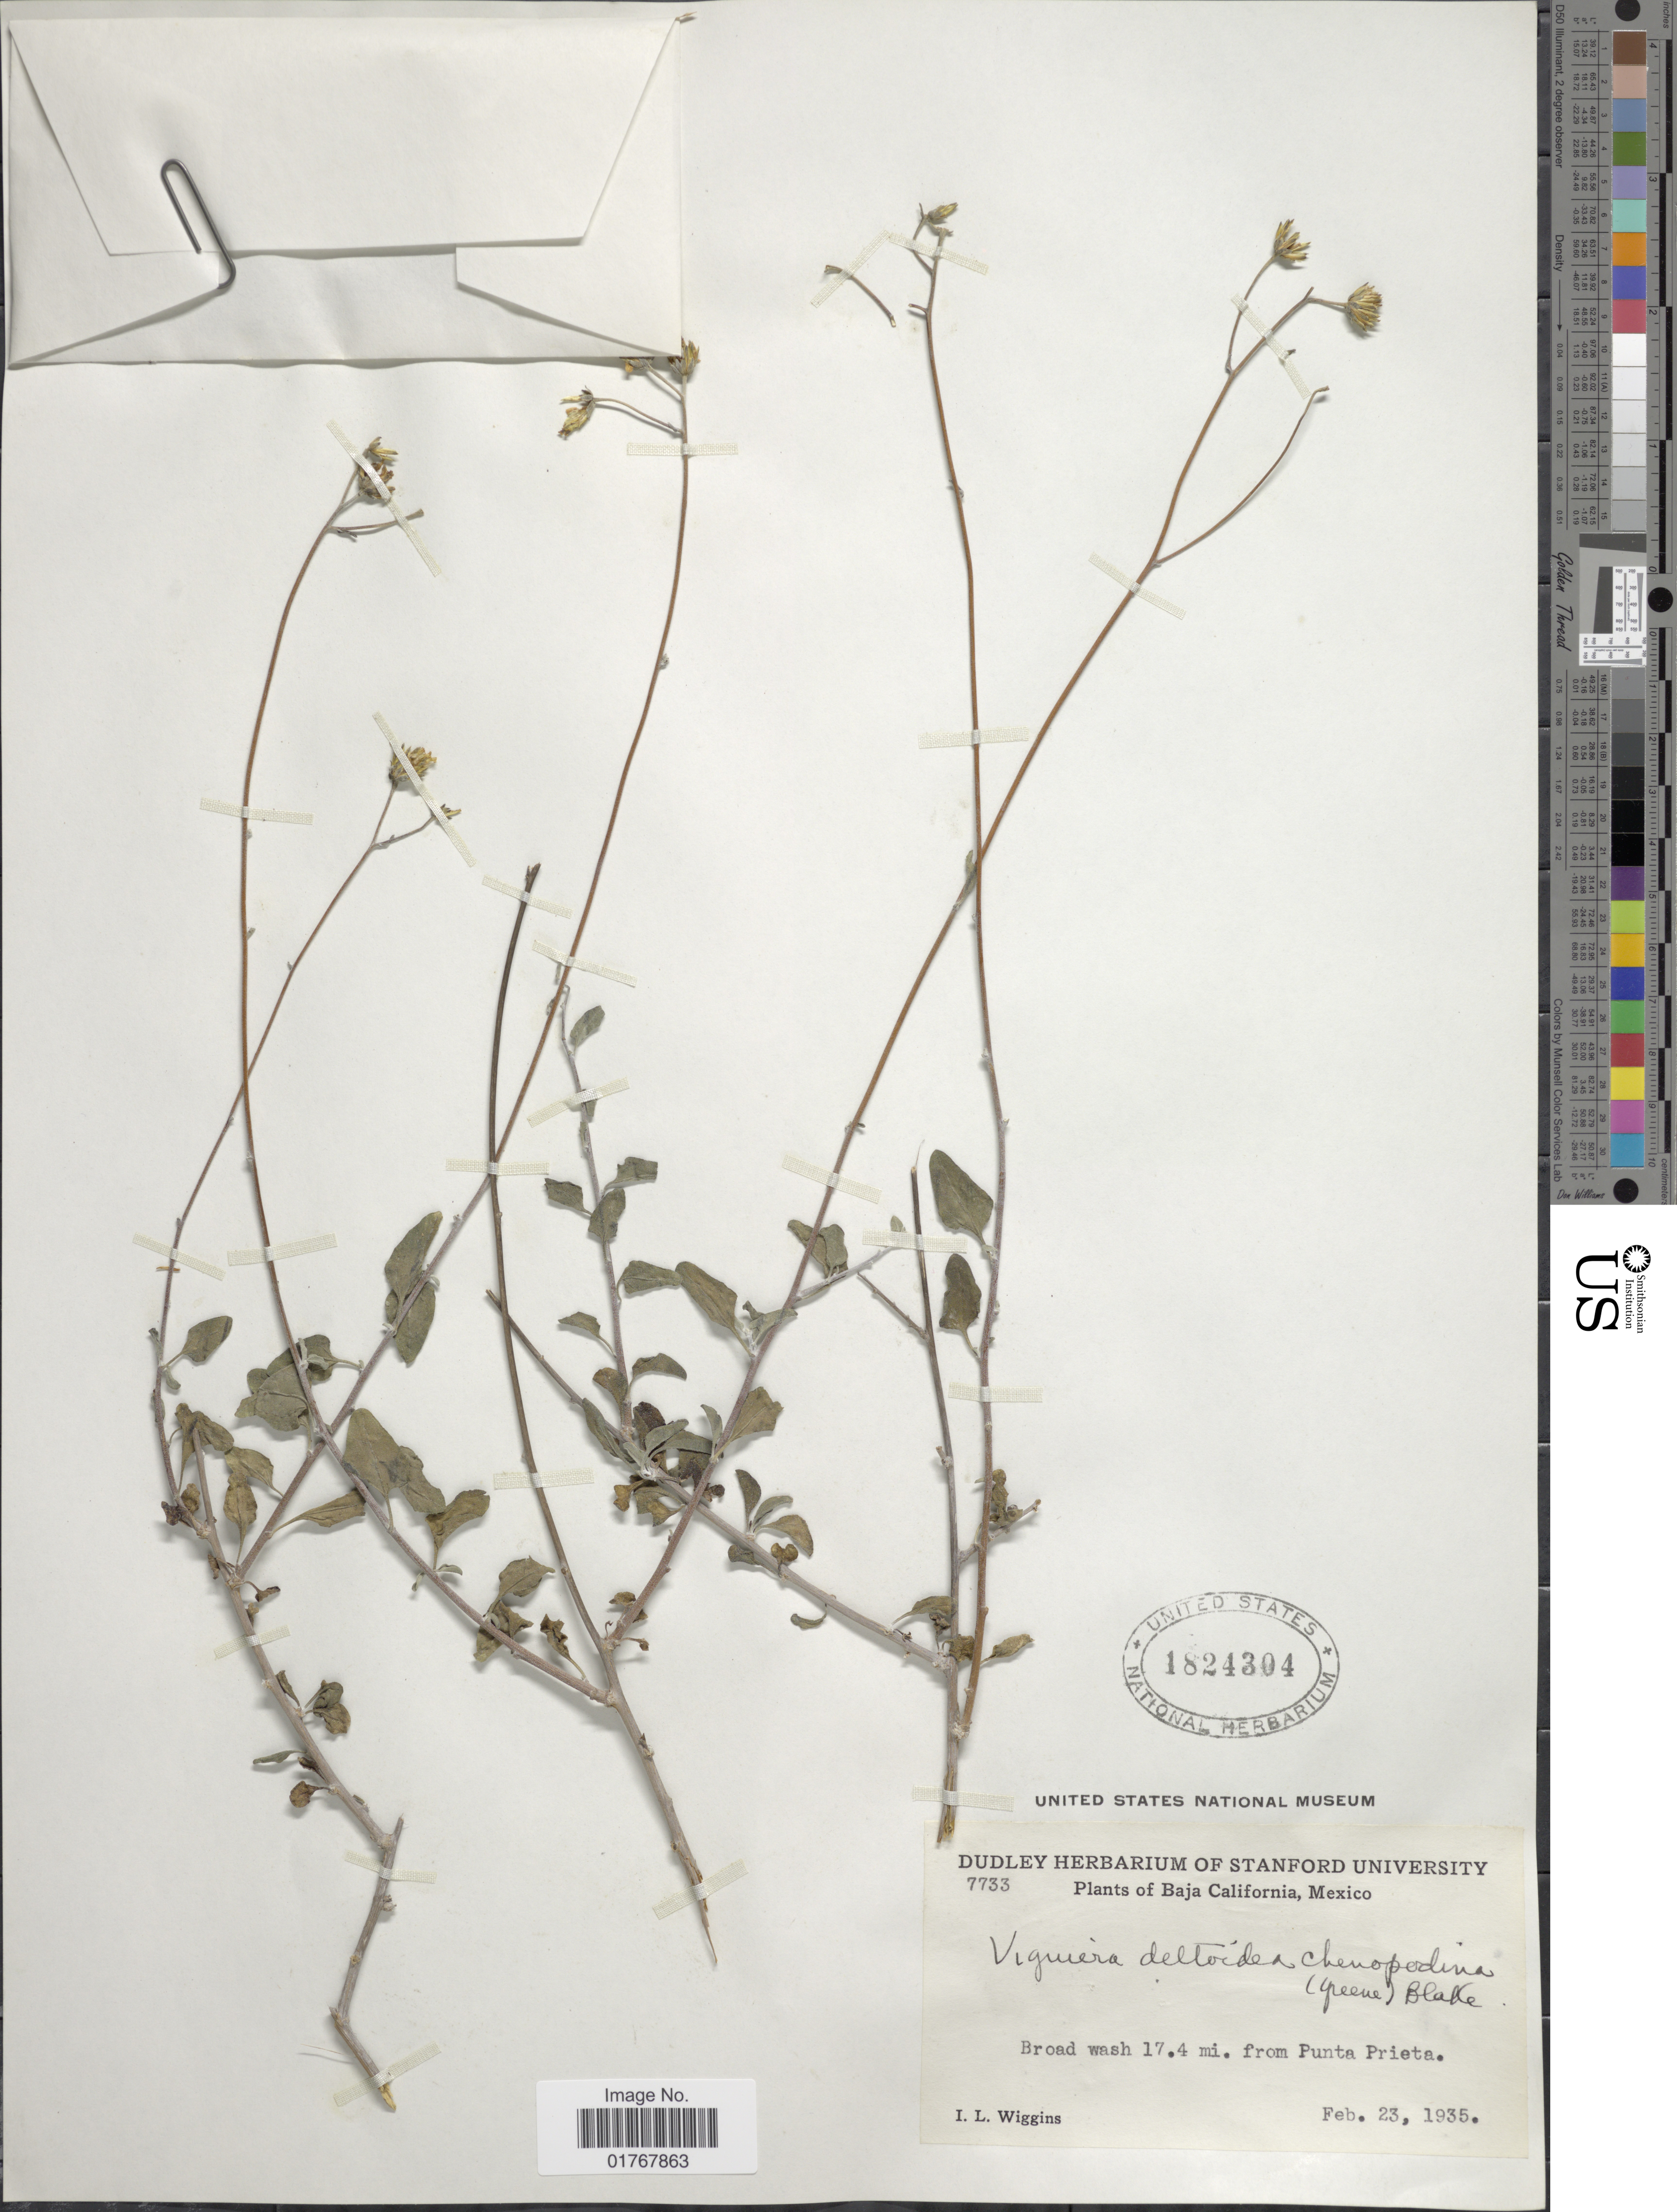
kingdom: Plantae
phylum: Tracheophyta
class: Magnoliopsida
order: Asterales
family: Asteraceae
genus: Viguiera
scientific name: Viguiera deltoidea var. chenopodina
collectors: I. L. Wiggins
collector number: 7733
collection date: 1935-02-23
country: Mexico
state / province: Baja California Sur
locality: Broad wash 17.4 mi from Punta Prieta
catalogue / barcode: US 1824304